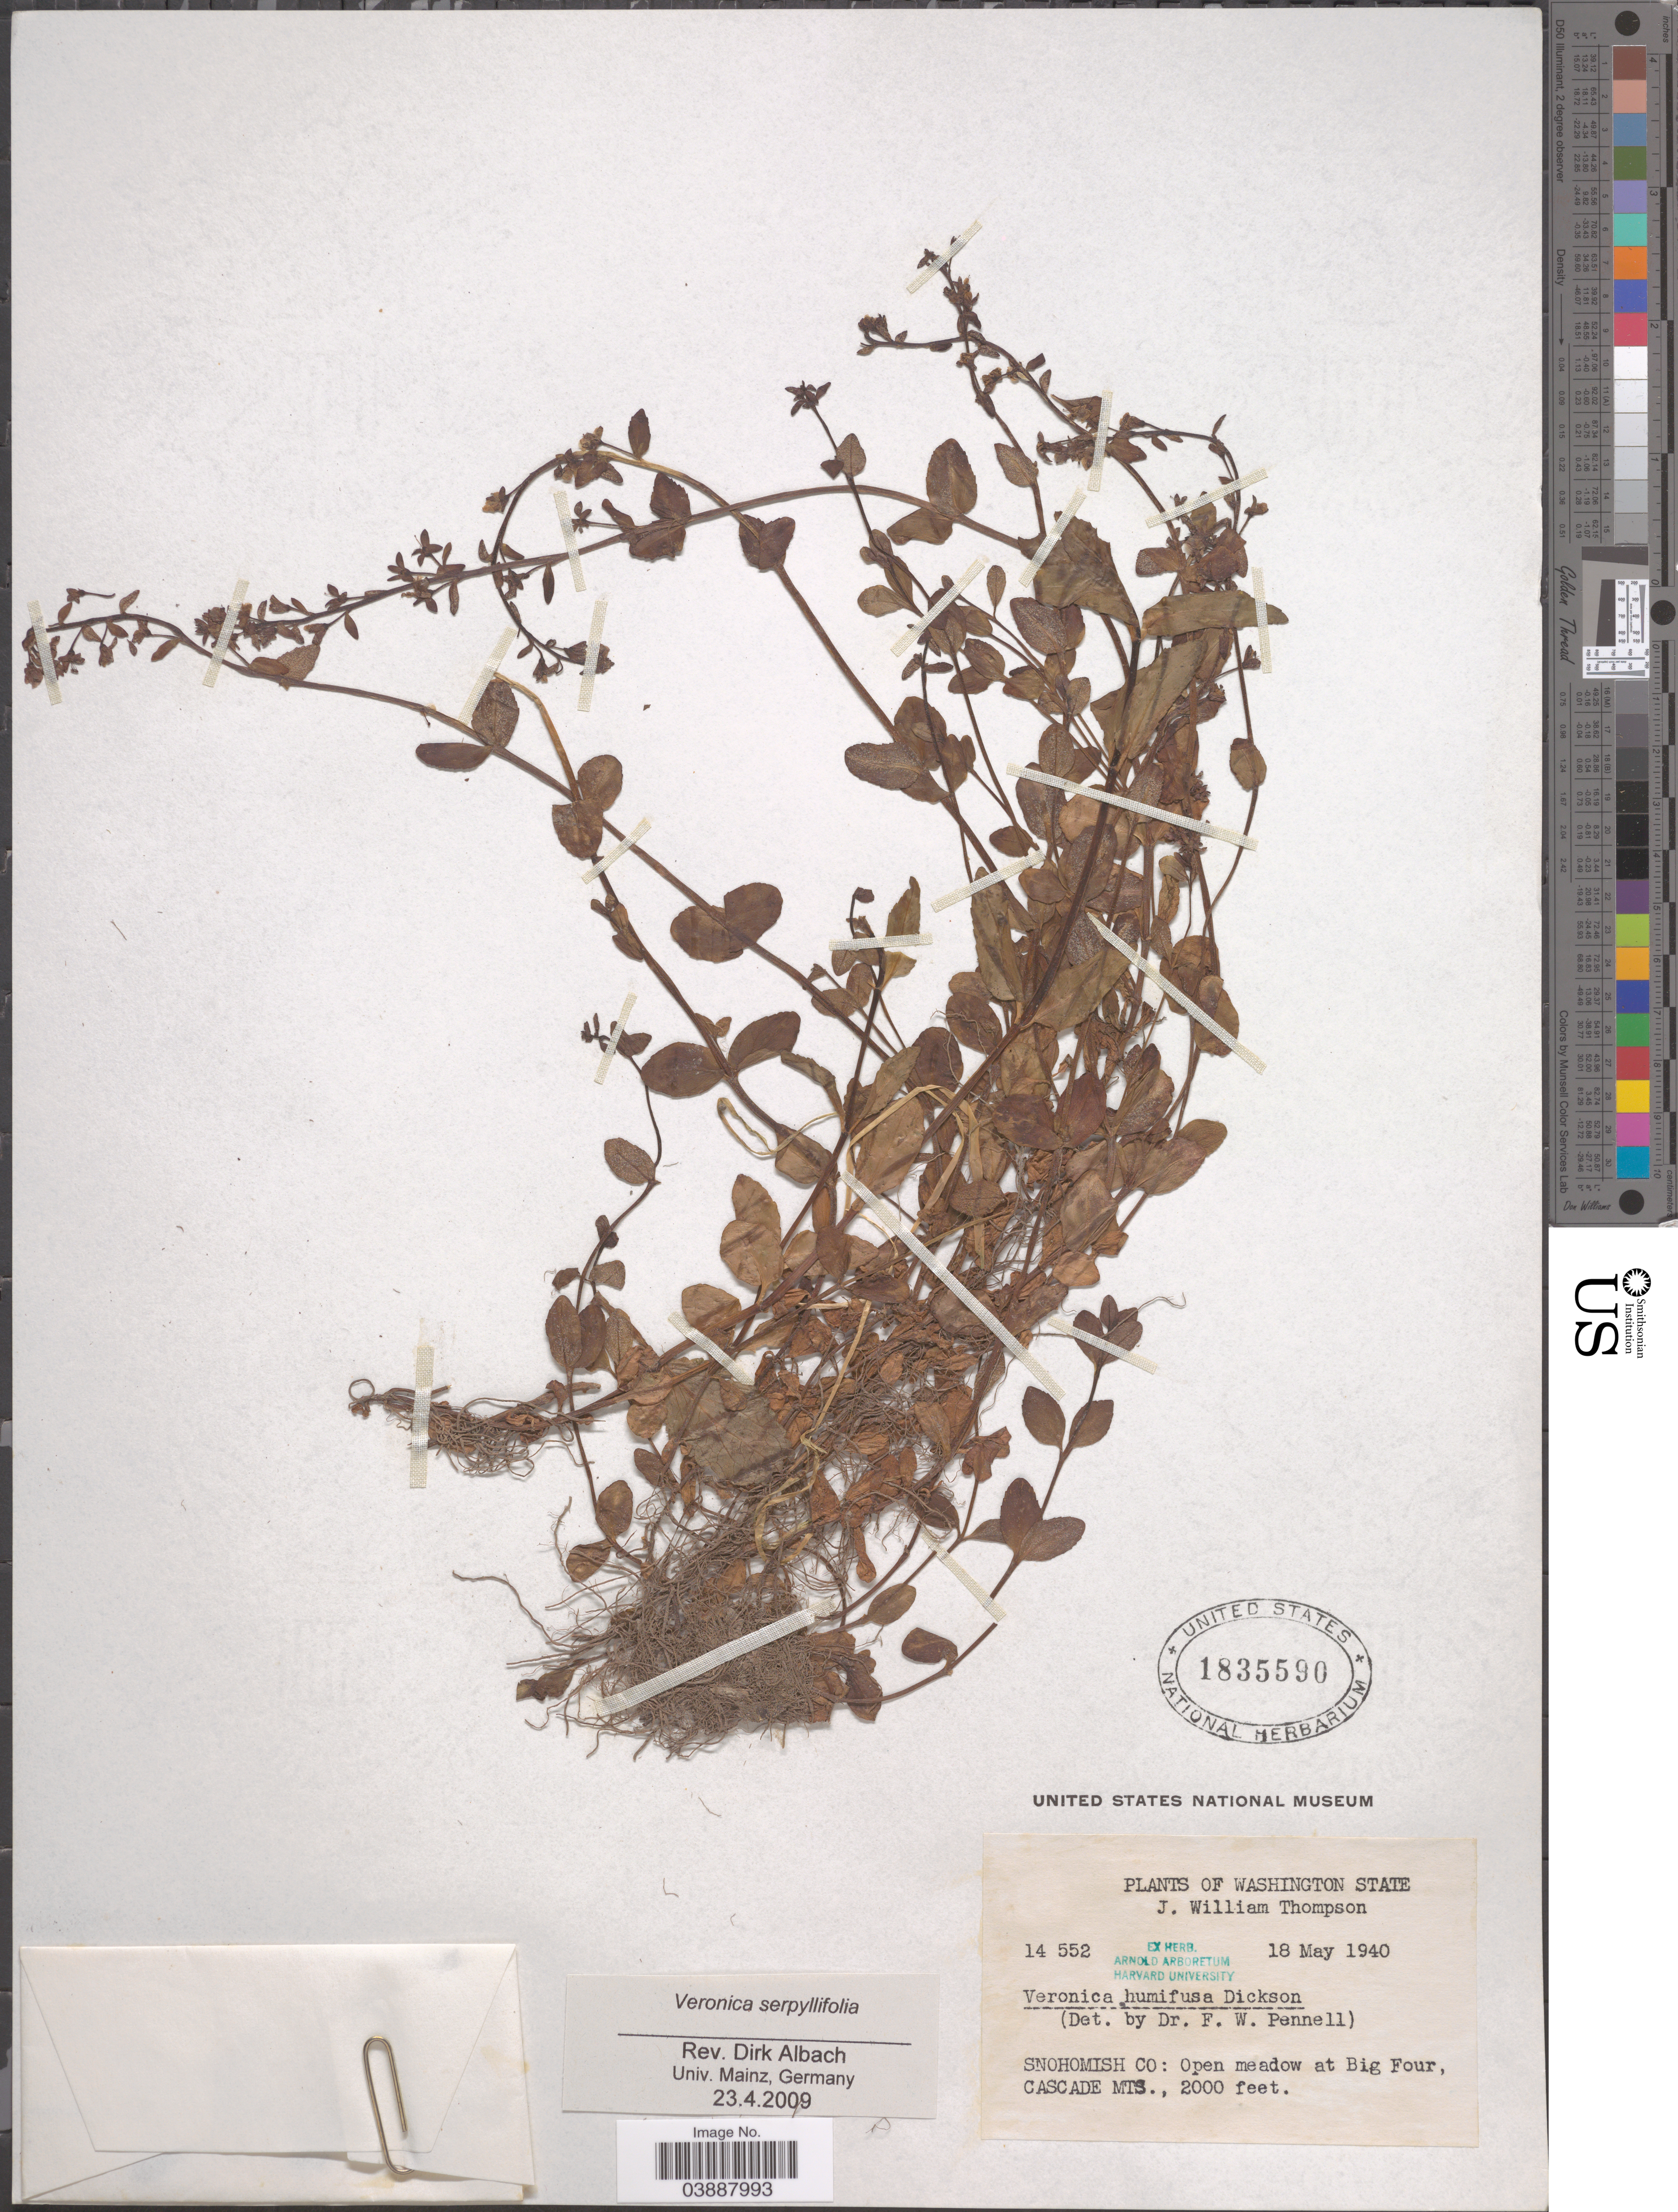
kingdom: Plantae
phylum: Tracheophyta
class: Magnoliopsida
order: Lamiales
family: Plantaginaceae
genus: Veronica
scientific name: Veronica serpyllifolia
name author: L.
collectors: J. W. Thompson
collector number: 14552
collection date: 1940-05-18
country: United States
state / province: Washington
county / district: Snohomish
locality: Snohomish Co: Open meadow at Big Four, Cascade Mts.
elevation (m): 610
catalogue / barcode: US 1835590